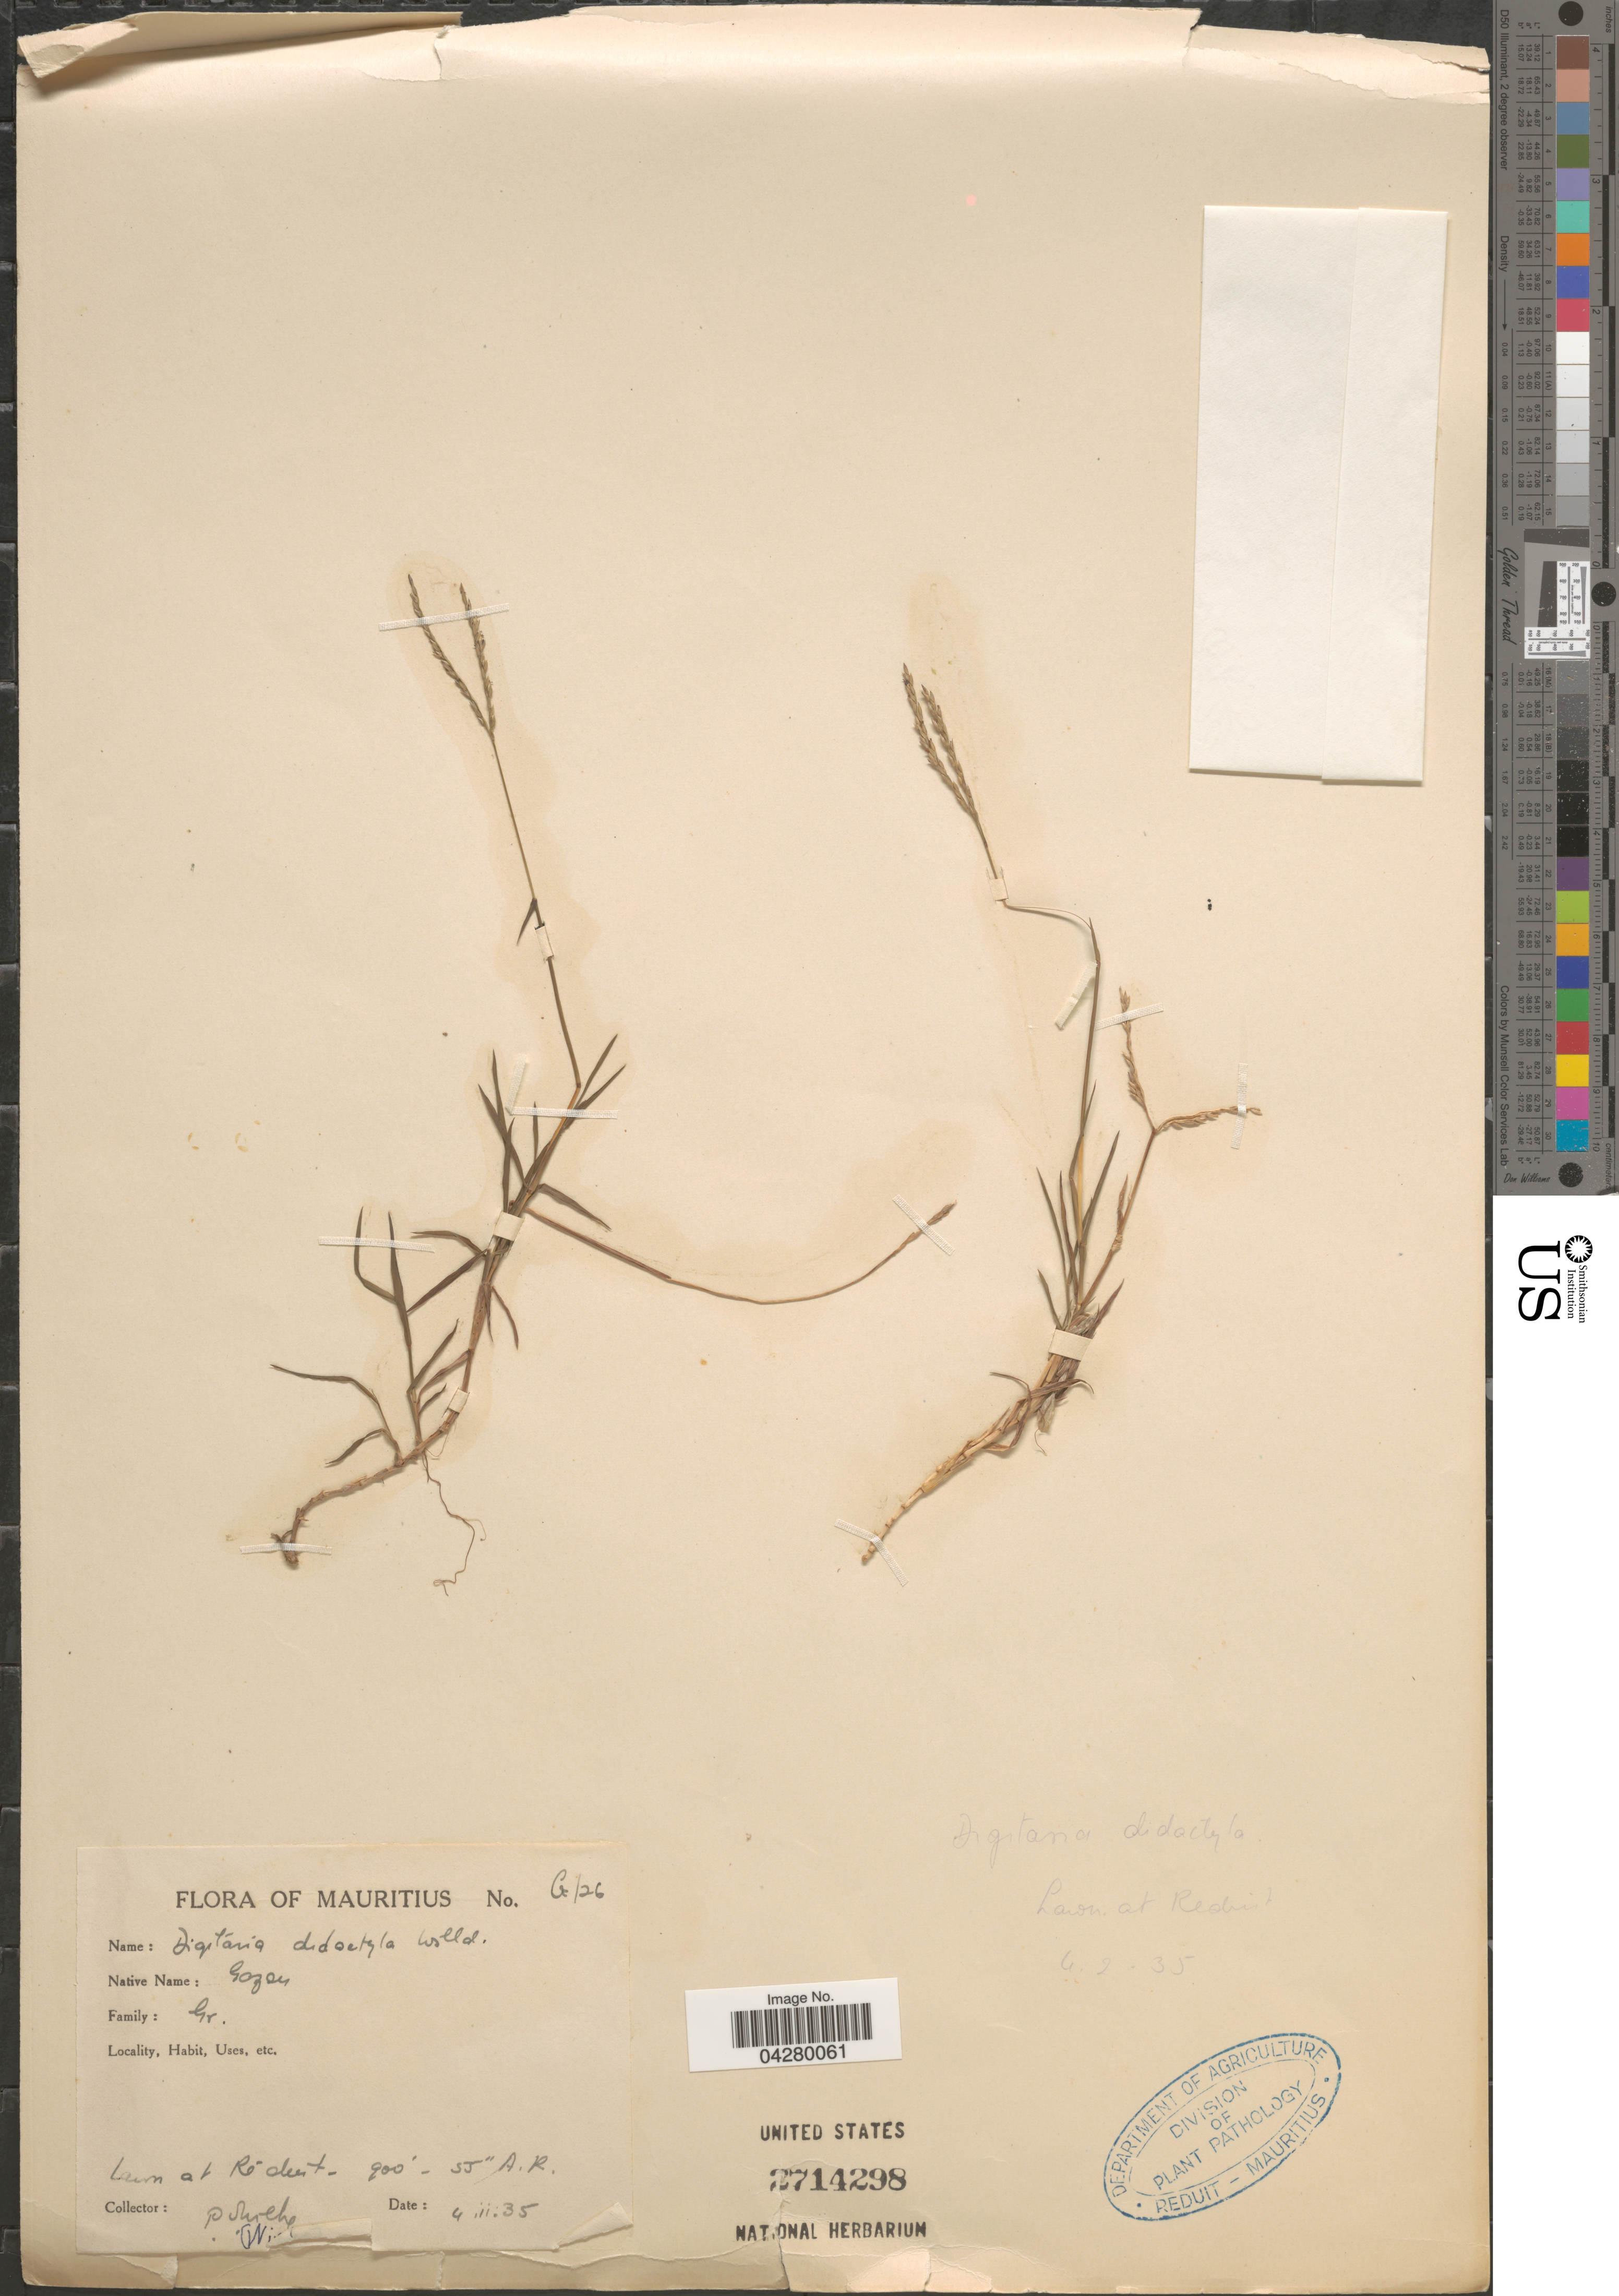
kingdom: Plantae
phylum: Tracheophyta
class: Liliopsida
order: Poales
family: Poaceae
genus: Digitaria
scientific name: Digitaria didactyla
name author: Willd.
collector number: G/25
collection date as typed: Transcribed d/m/y: 4/2/35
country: Mauritius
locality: Lawn at Reduit - 55' A. R.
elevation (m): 274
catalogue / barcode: US 2714298